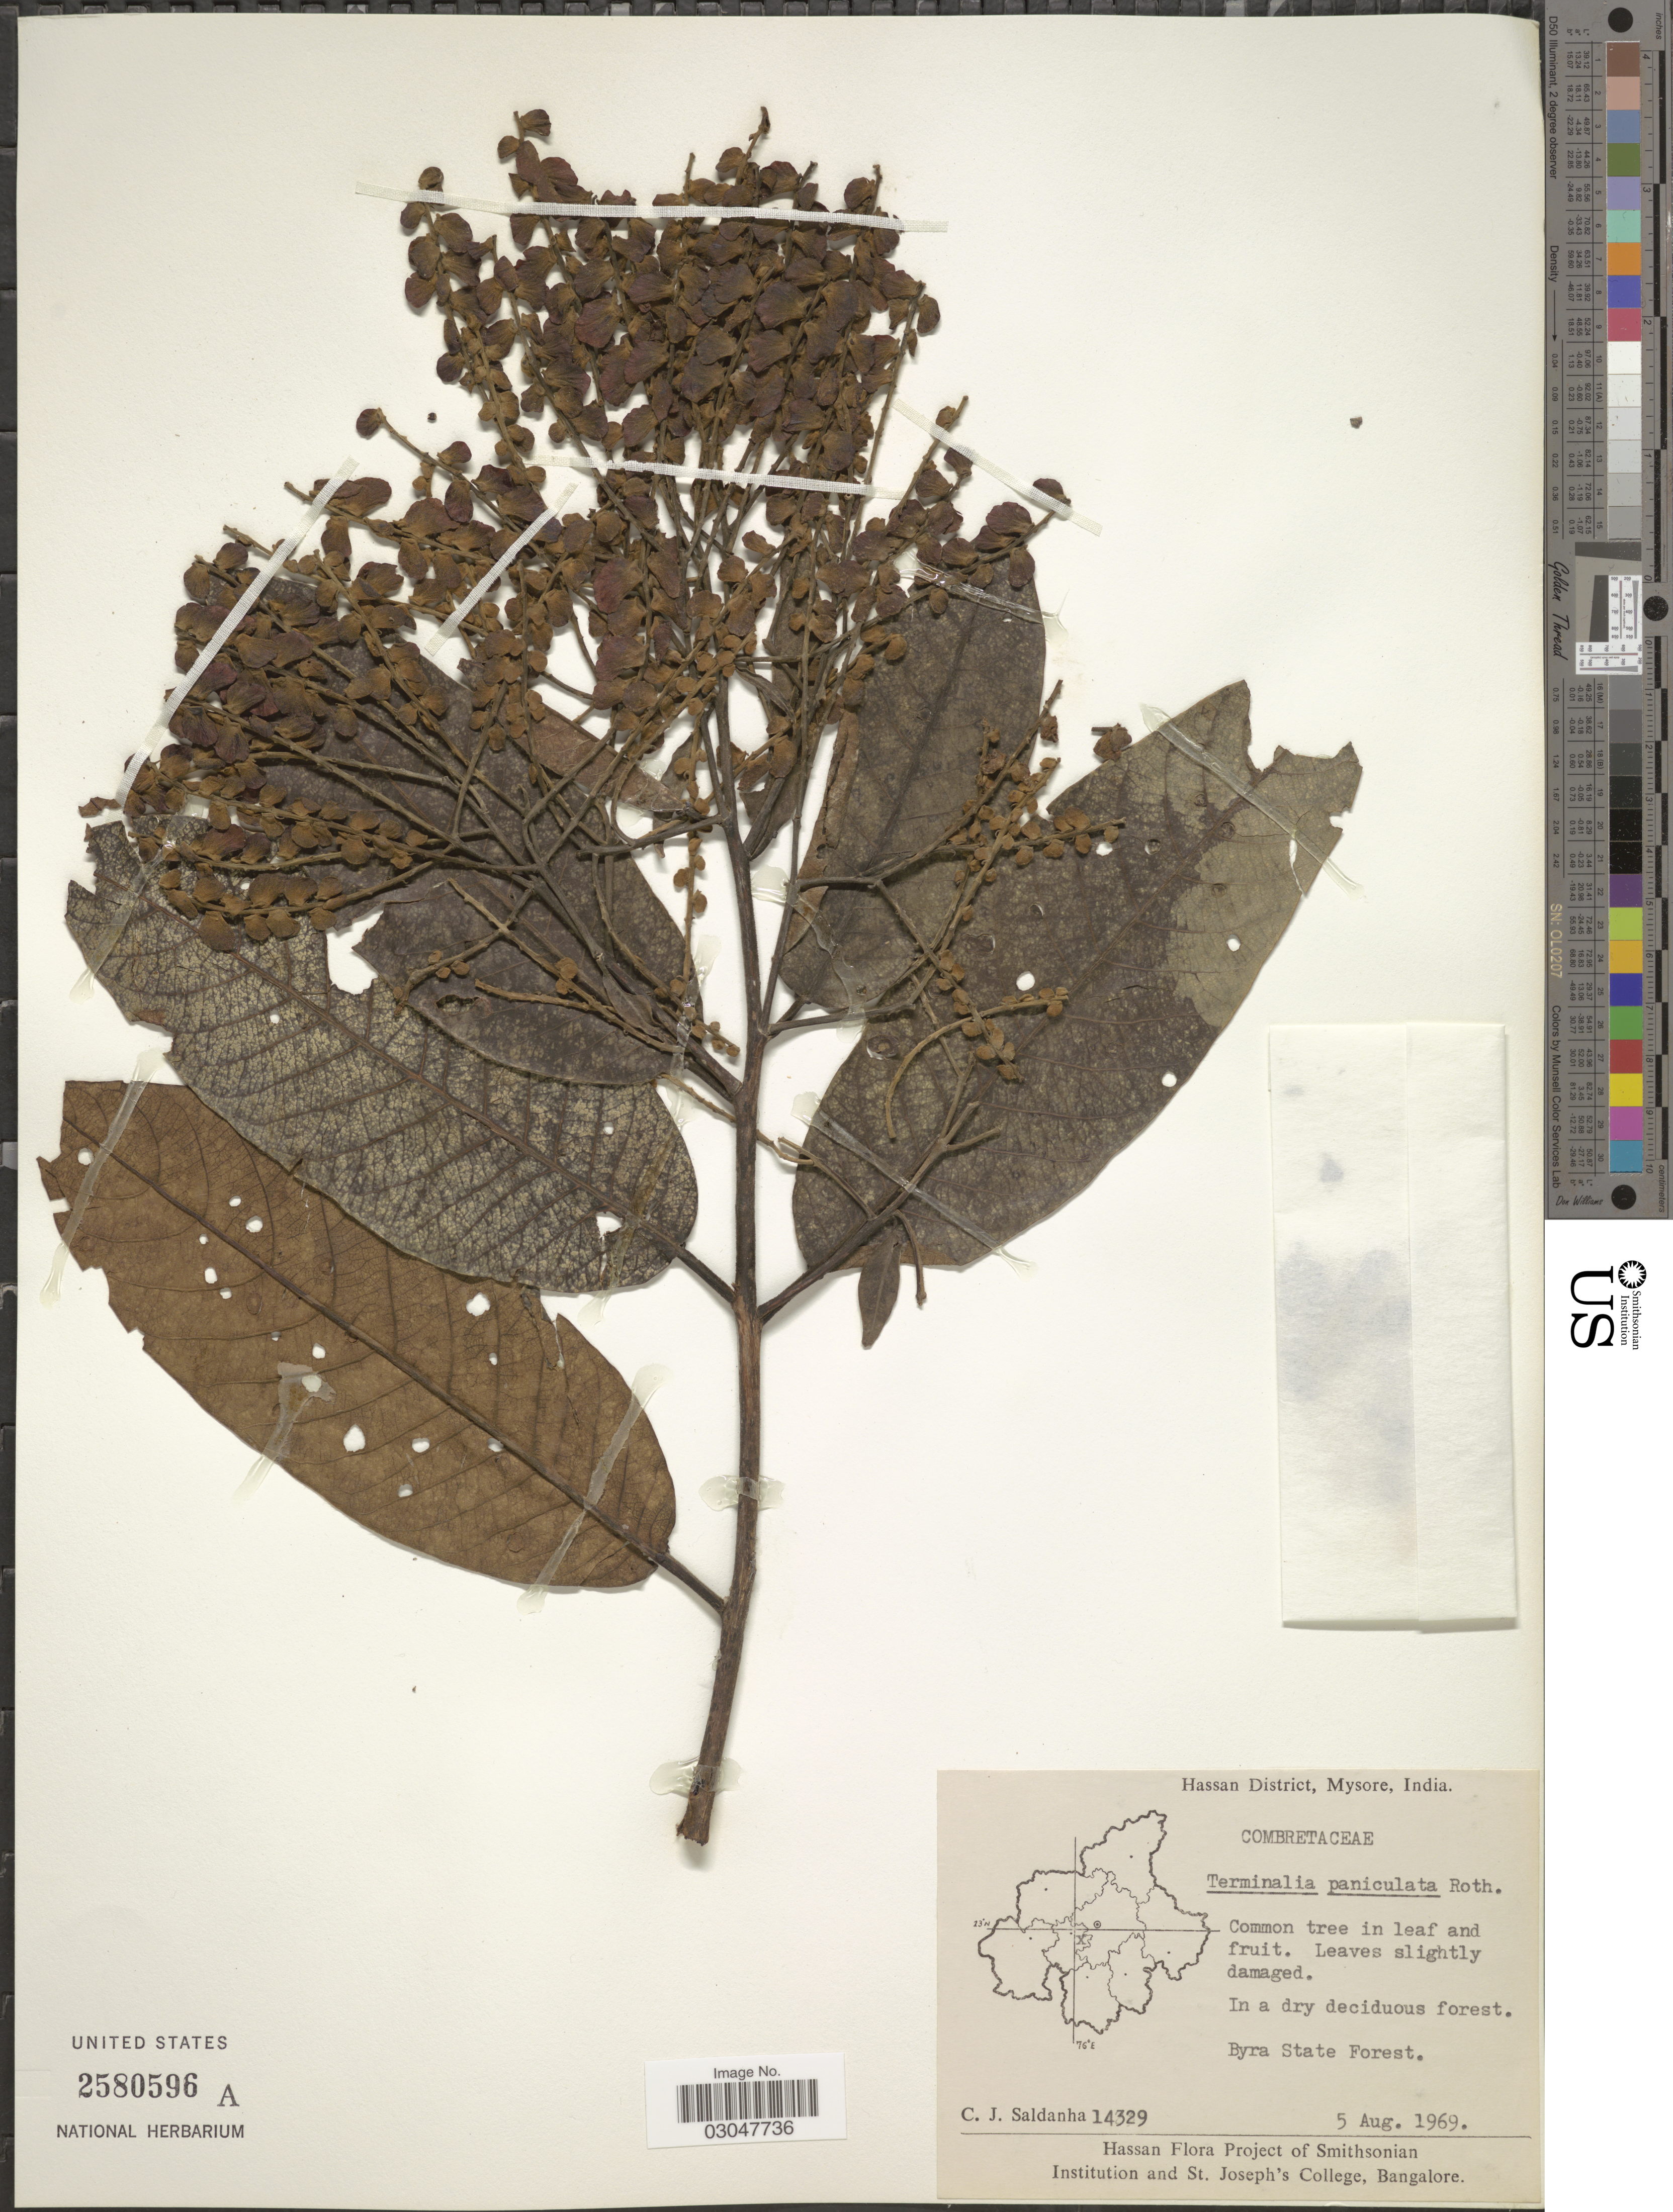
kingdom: Plantae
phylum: Tracheophyta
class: Magnoliopsida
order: Myrtales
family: Combretaceae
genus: Terminalia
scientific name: Terminalia paniculata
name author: Roth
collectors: C. J. Saldanha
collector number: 14329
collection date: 1969-08-05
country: India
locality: Hassan District, Mysore. Byra State Forest.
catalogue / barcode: US 2580596A